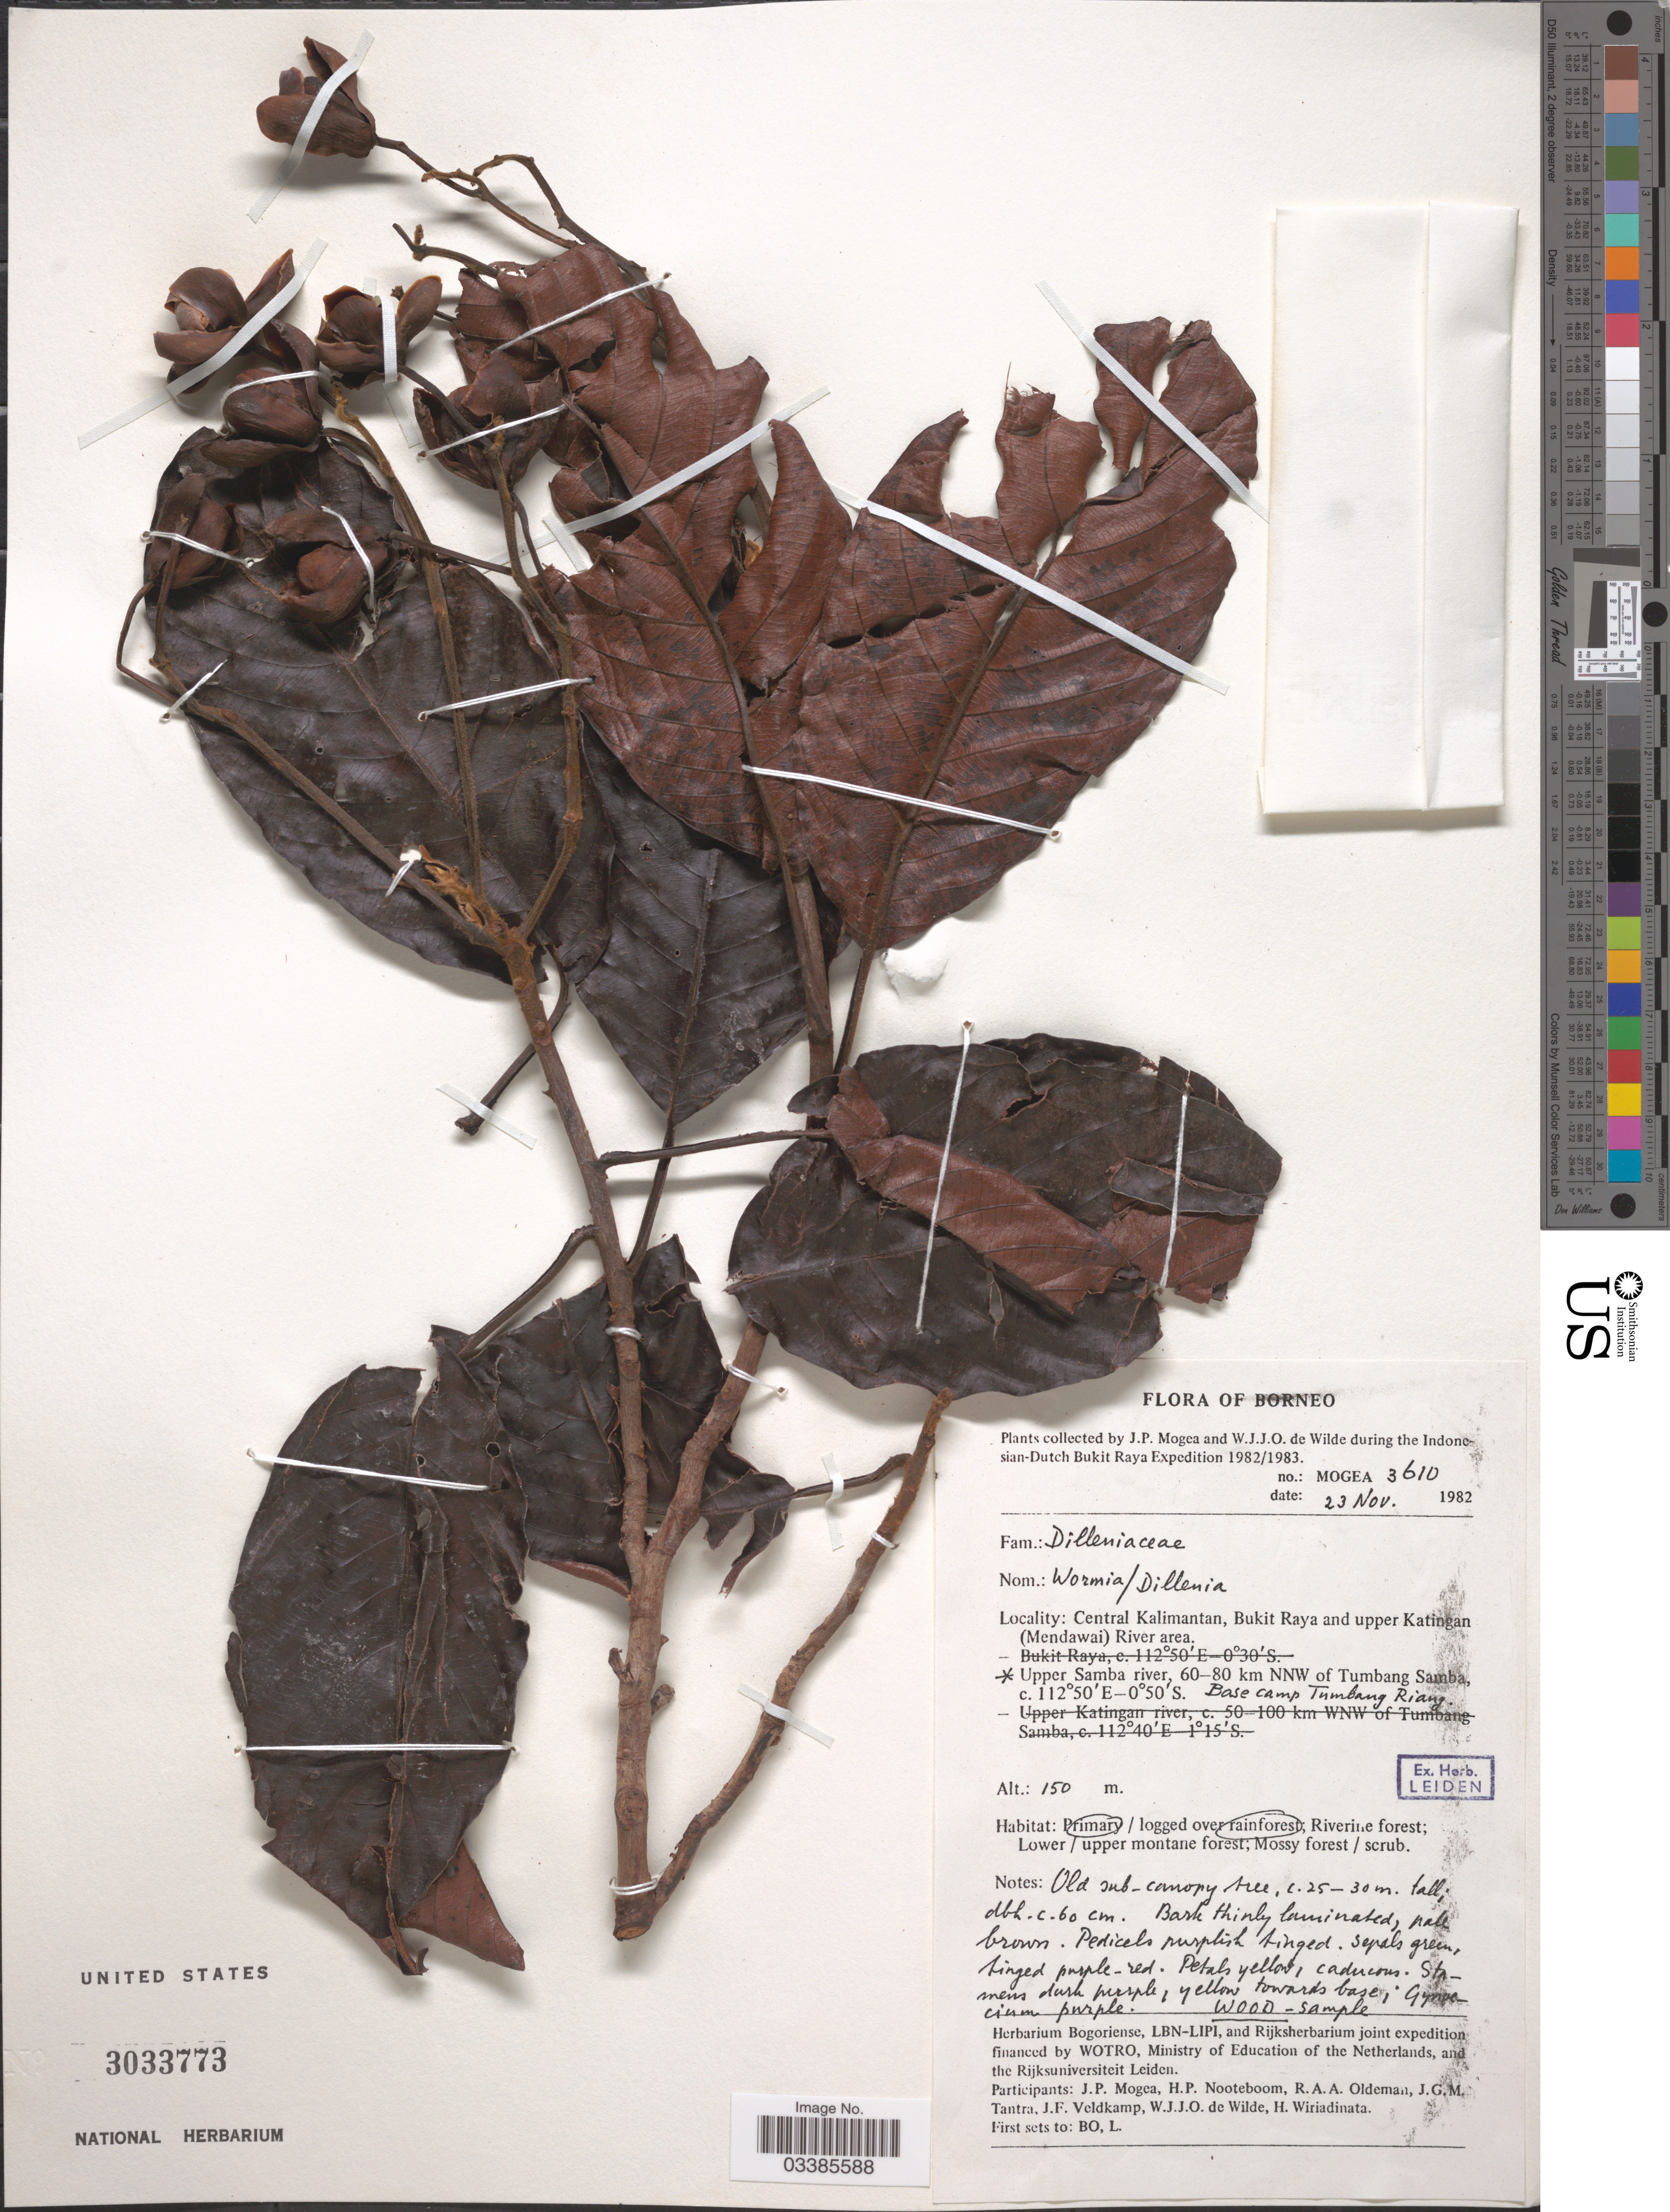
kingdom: Plantae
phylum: Tracheophyta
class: Magnoliopsida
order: Dilleniales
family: Dilleniaceae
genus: Dillenia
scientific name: Dillenia sp.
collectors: J. Mogea & W. J. de Wilde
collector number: MOGEA 3610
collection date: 1982-10-23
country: Indonesia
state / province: Kalimantan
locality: Borneo. Central Kalimantan, Bukit Raya and upper Katingan (Mendawai) River area. Upper Samba river, 60-80 km NNW of Tumbang Samba, Base camp Tumbang Riang.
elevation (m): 150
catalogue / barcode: US 3033773